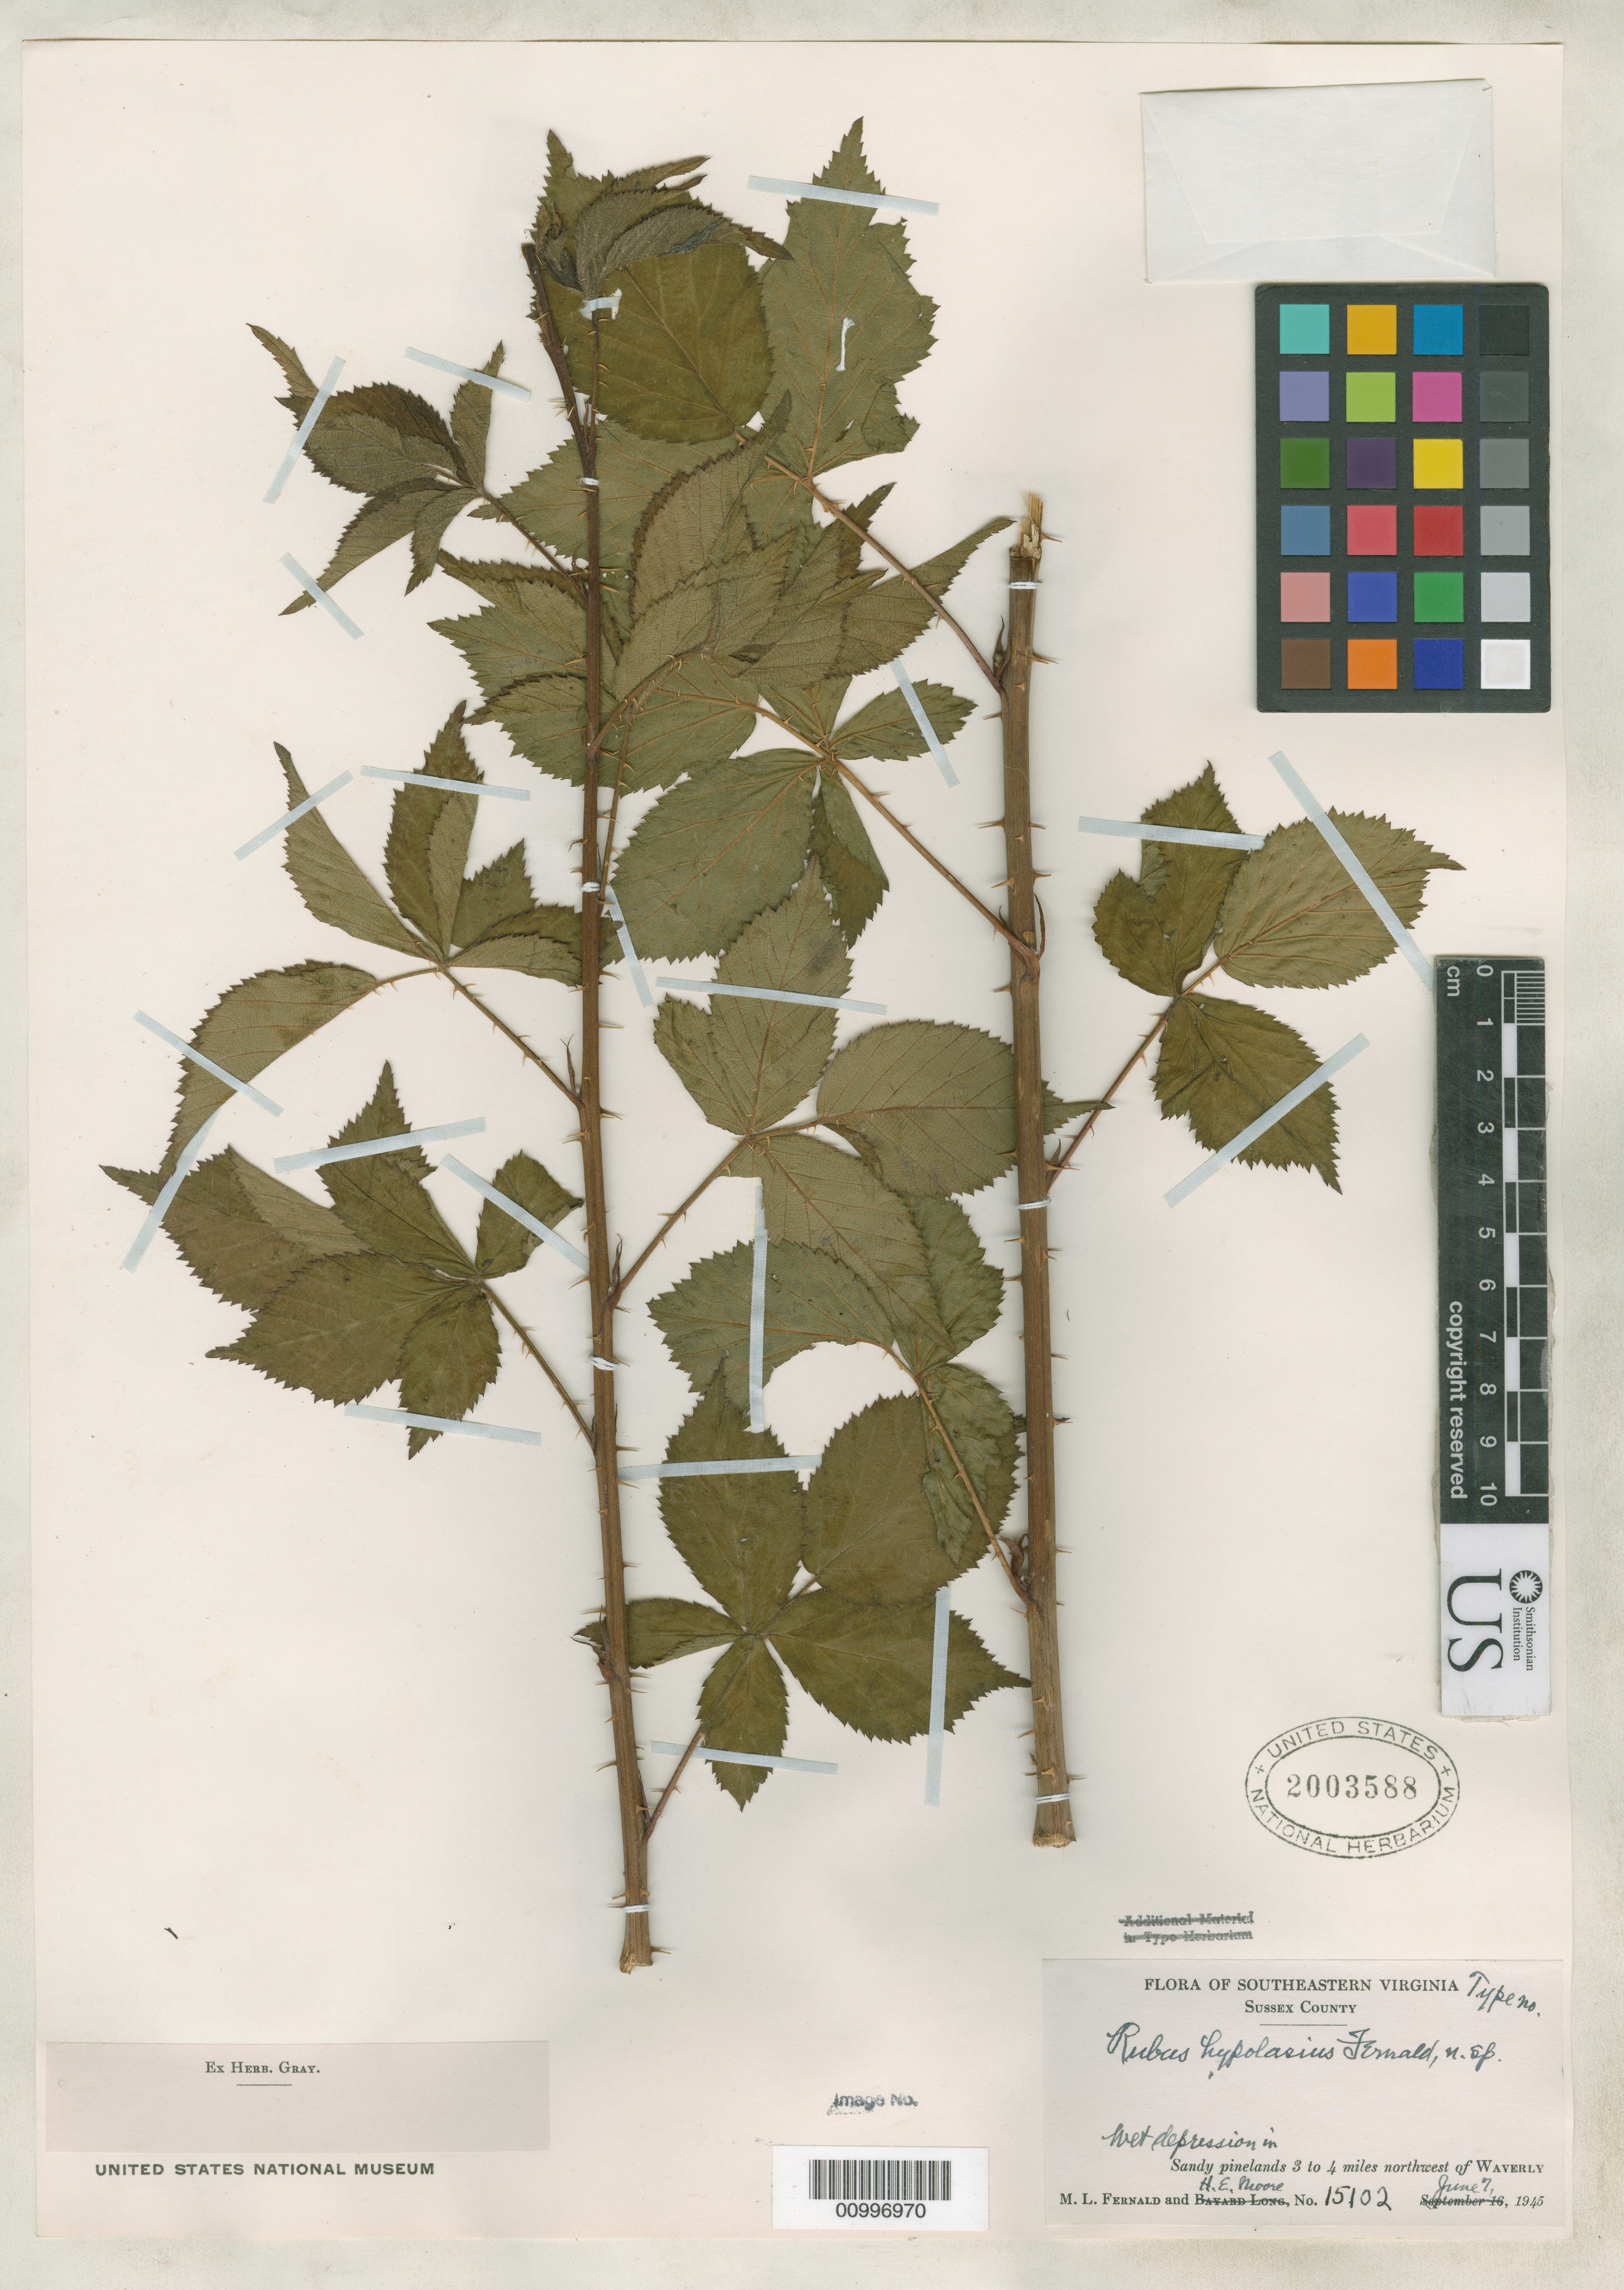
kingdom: Plantae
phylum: Tracheophyta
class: Magnoliopsida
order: Rosales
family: Rosaceae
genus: Rubus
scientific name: Rubus hypolasius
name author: Fernald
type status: Isotype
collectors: M. L. Fernald & H. Moore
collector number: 15102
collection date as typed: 07 Jun 1945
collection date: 1945-06-07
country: United States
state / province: Virginia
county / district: Sussex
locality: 3 to 4 miles NW of Waverly.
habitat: Wet depression in sandy pinelands.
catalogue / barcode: US 2003588